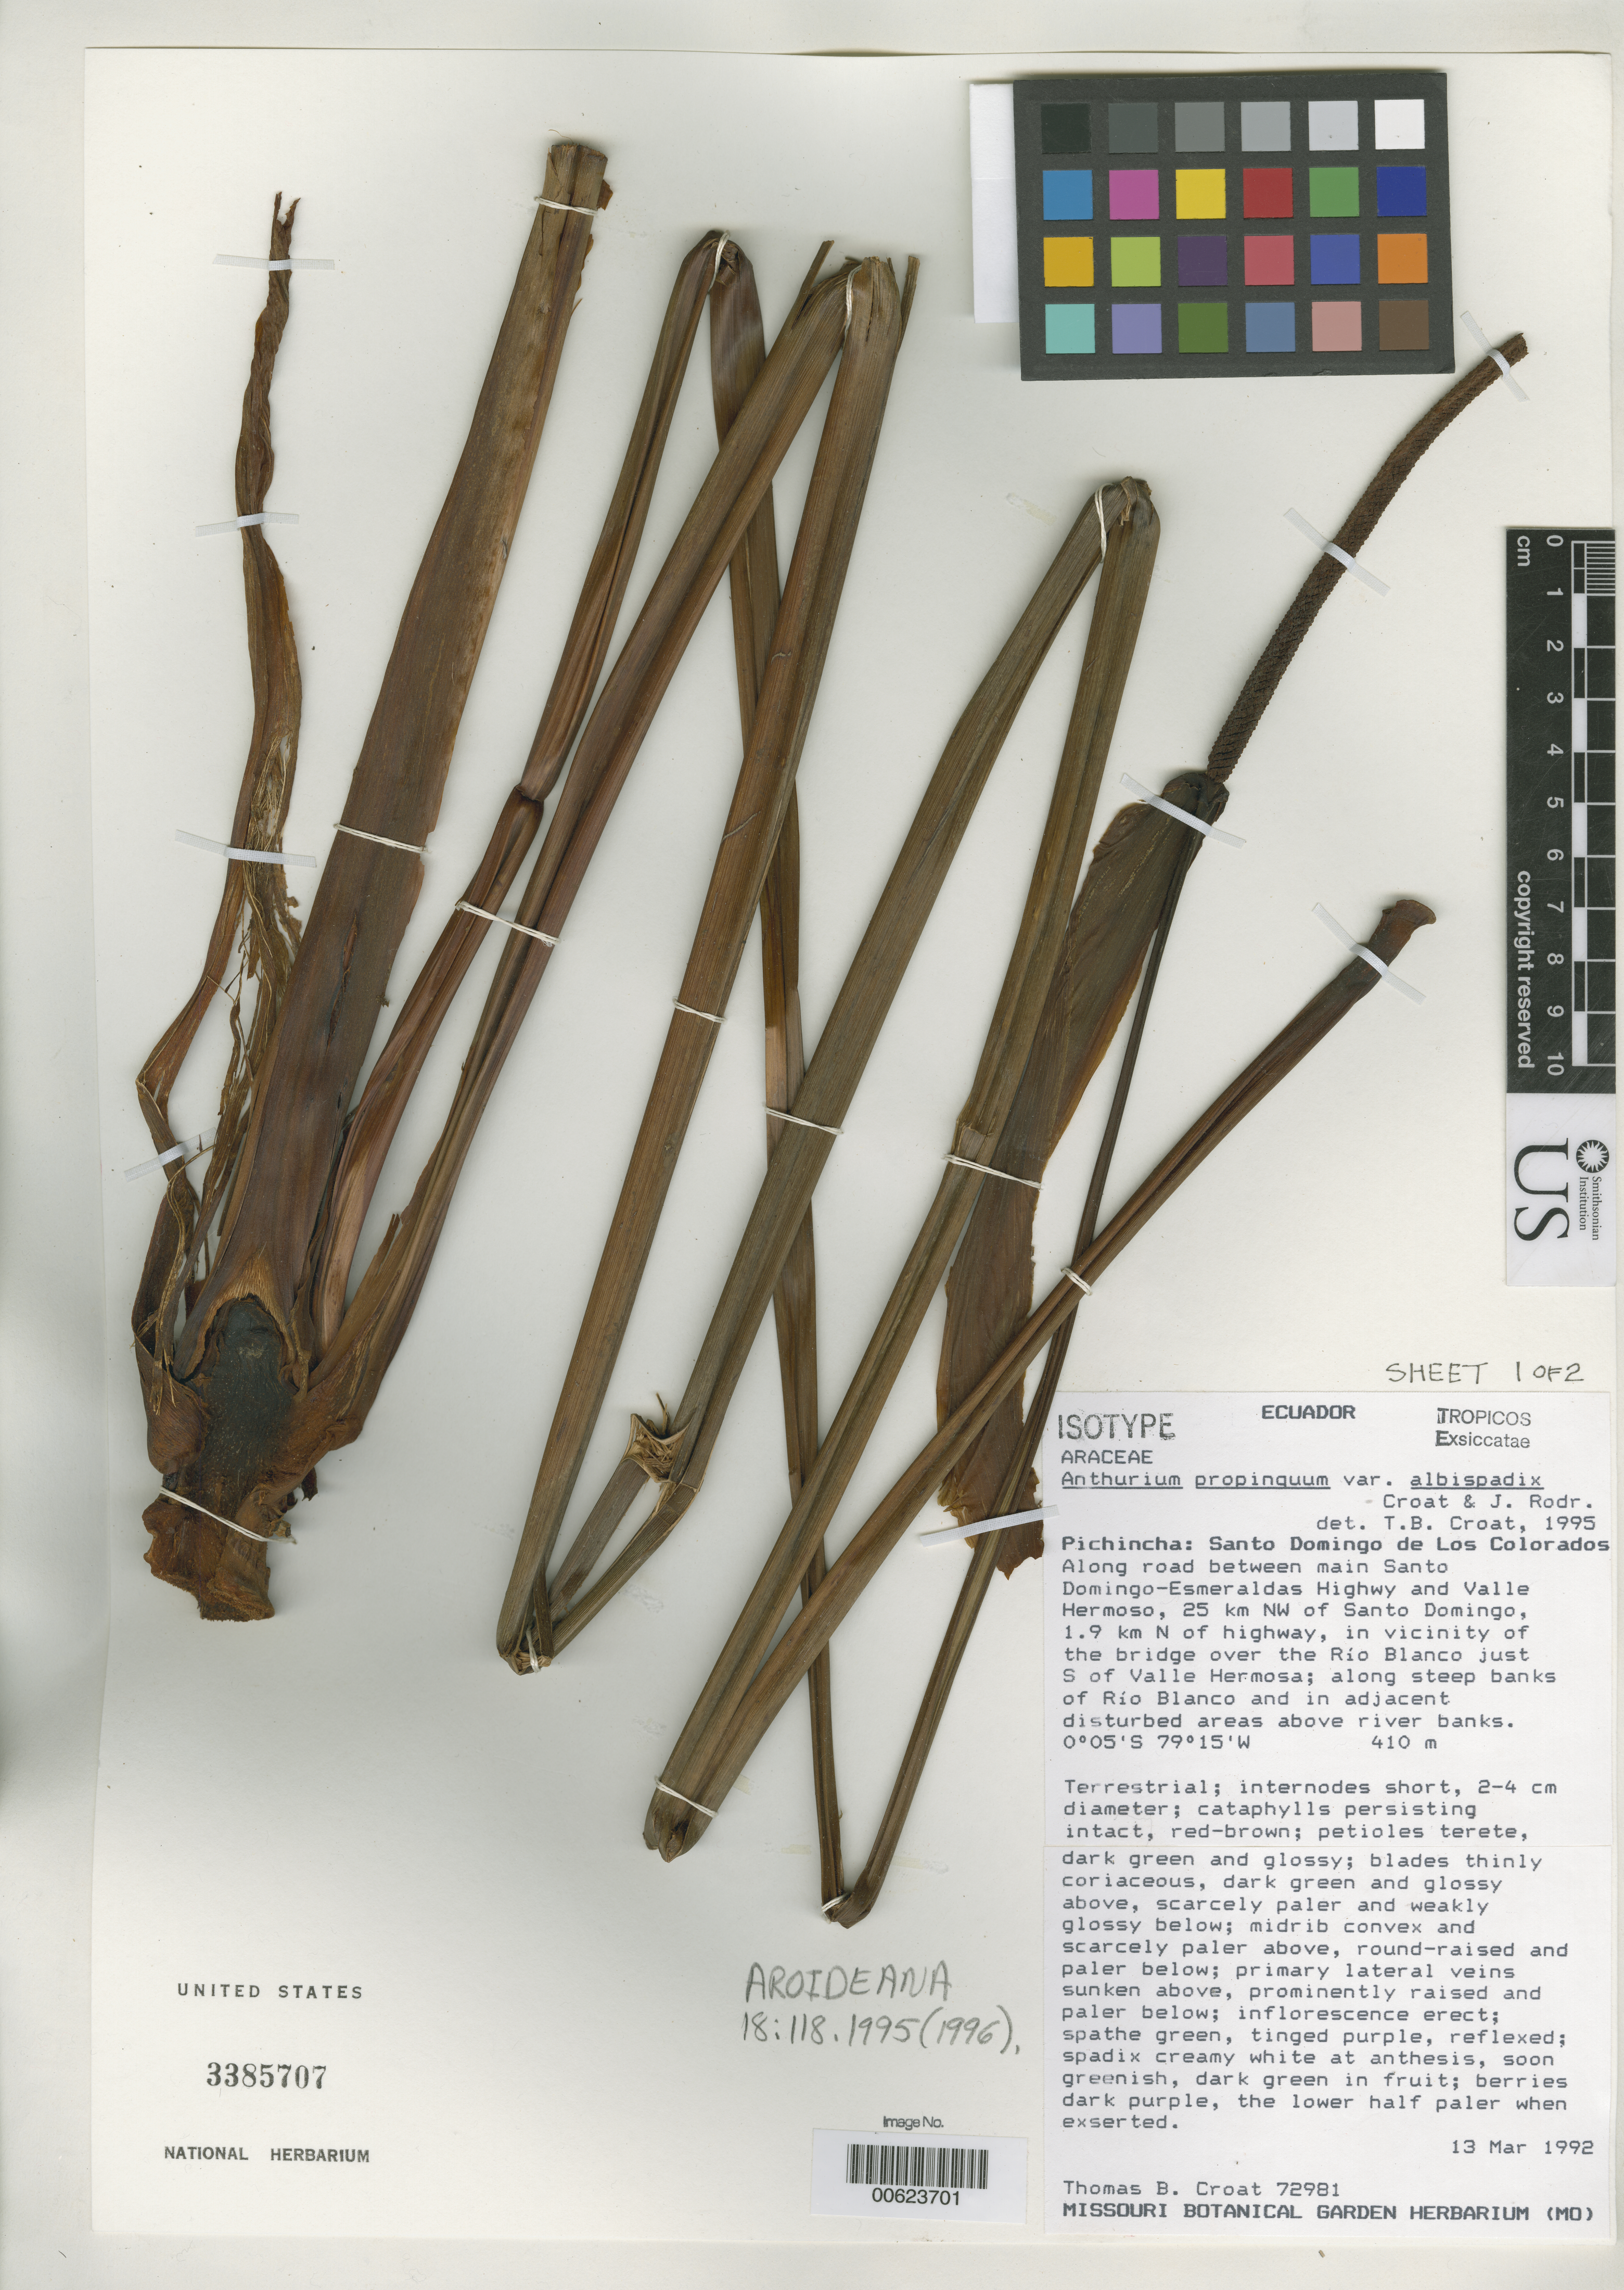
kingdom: Plantae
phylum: Tracheophyta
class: Liliopsida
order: Alismatales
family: Araceae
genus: Anthurium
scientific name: Anthurium propinquum var. albispadix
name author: Croat & J. Rodr.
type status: Isotype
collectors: T. B. Croat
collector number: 72981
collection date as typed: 13 Mar 1992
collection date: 1992-03-13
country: Ecuador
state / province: Pichincha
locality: Santo Domingo de Los Colorados, along road between main Santo Domingo - Esmeraldas Hwy & Valle Hermoso, 25 km NW of Santo Domingo.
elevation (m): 410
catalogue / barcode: US 3385707